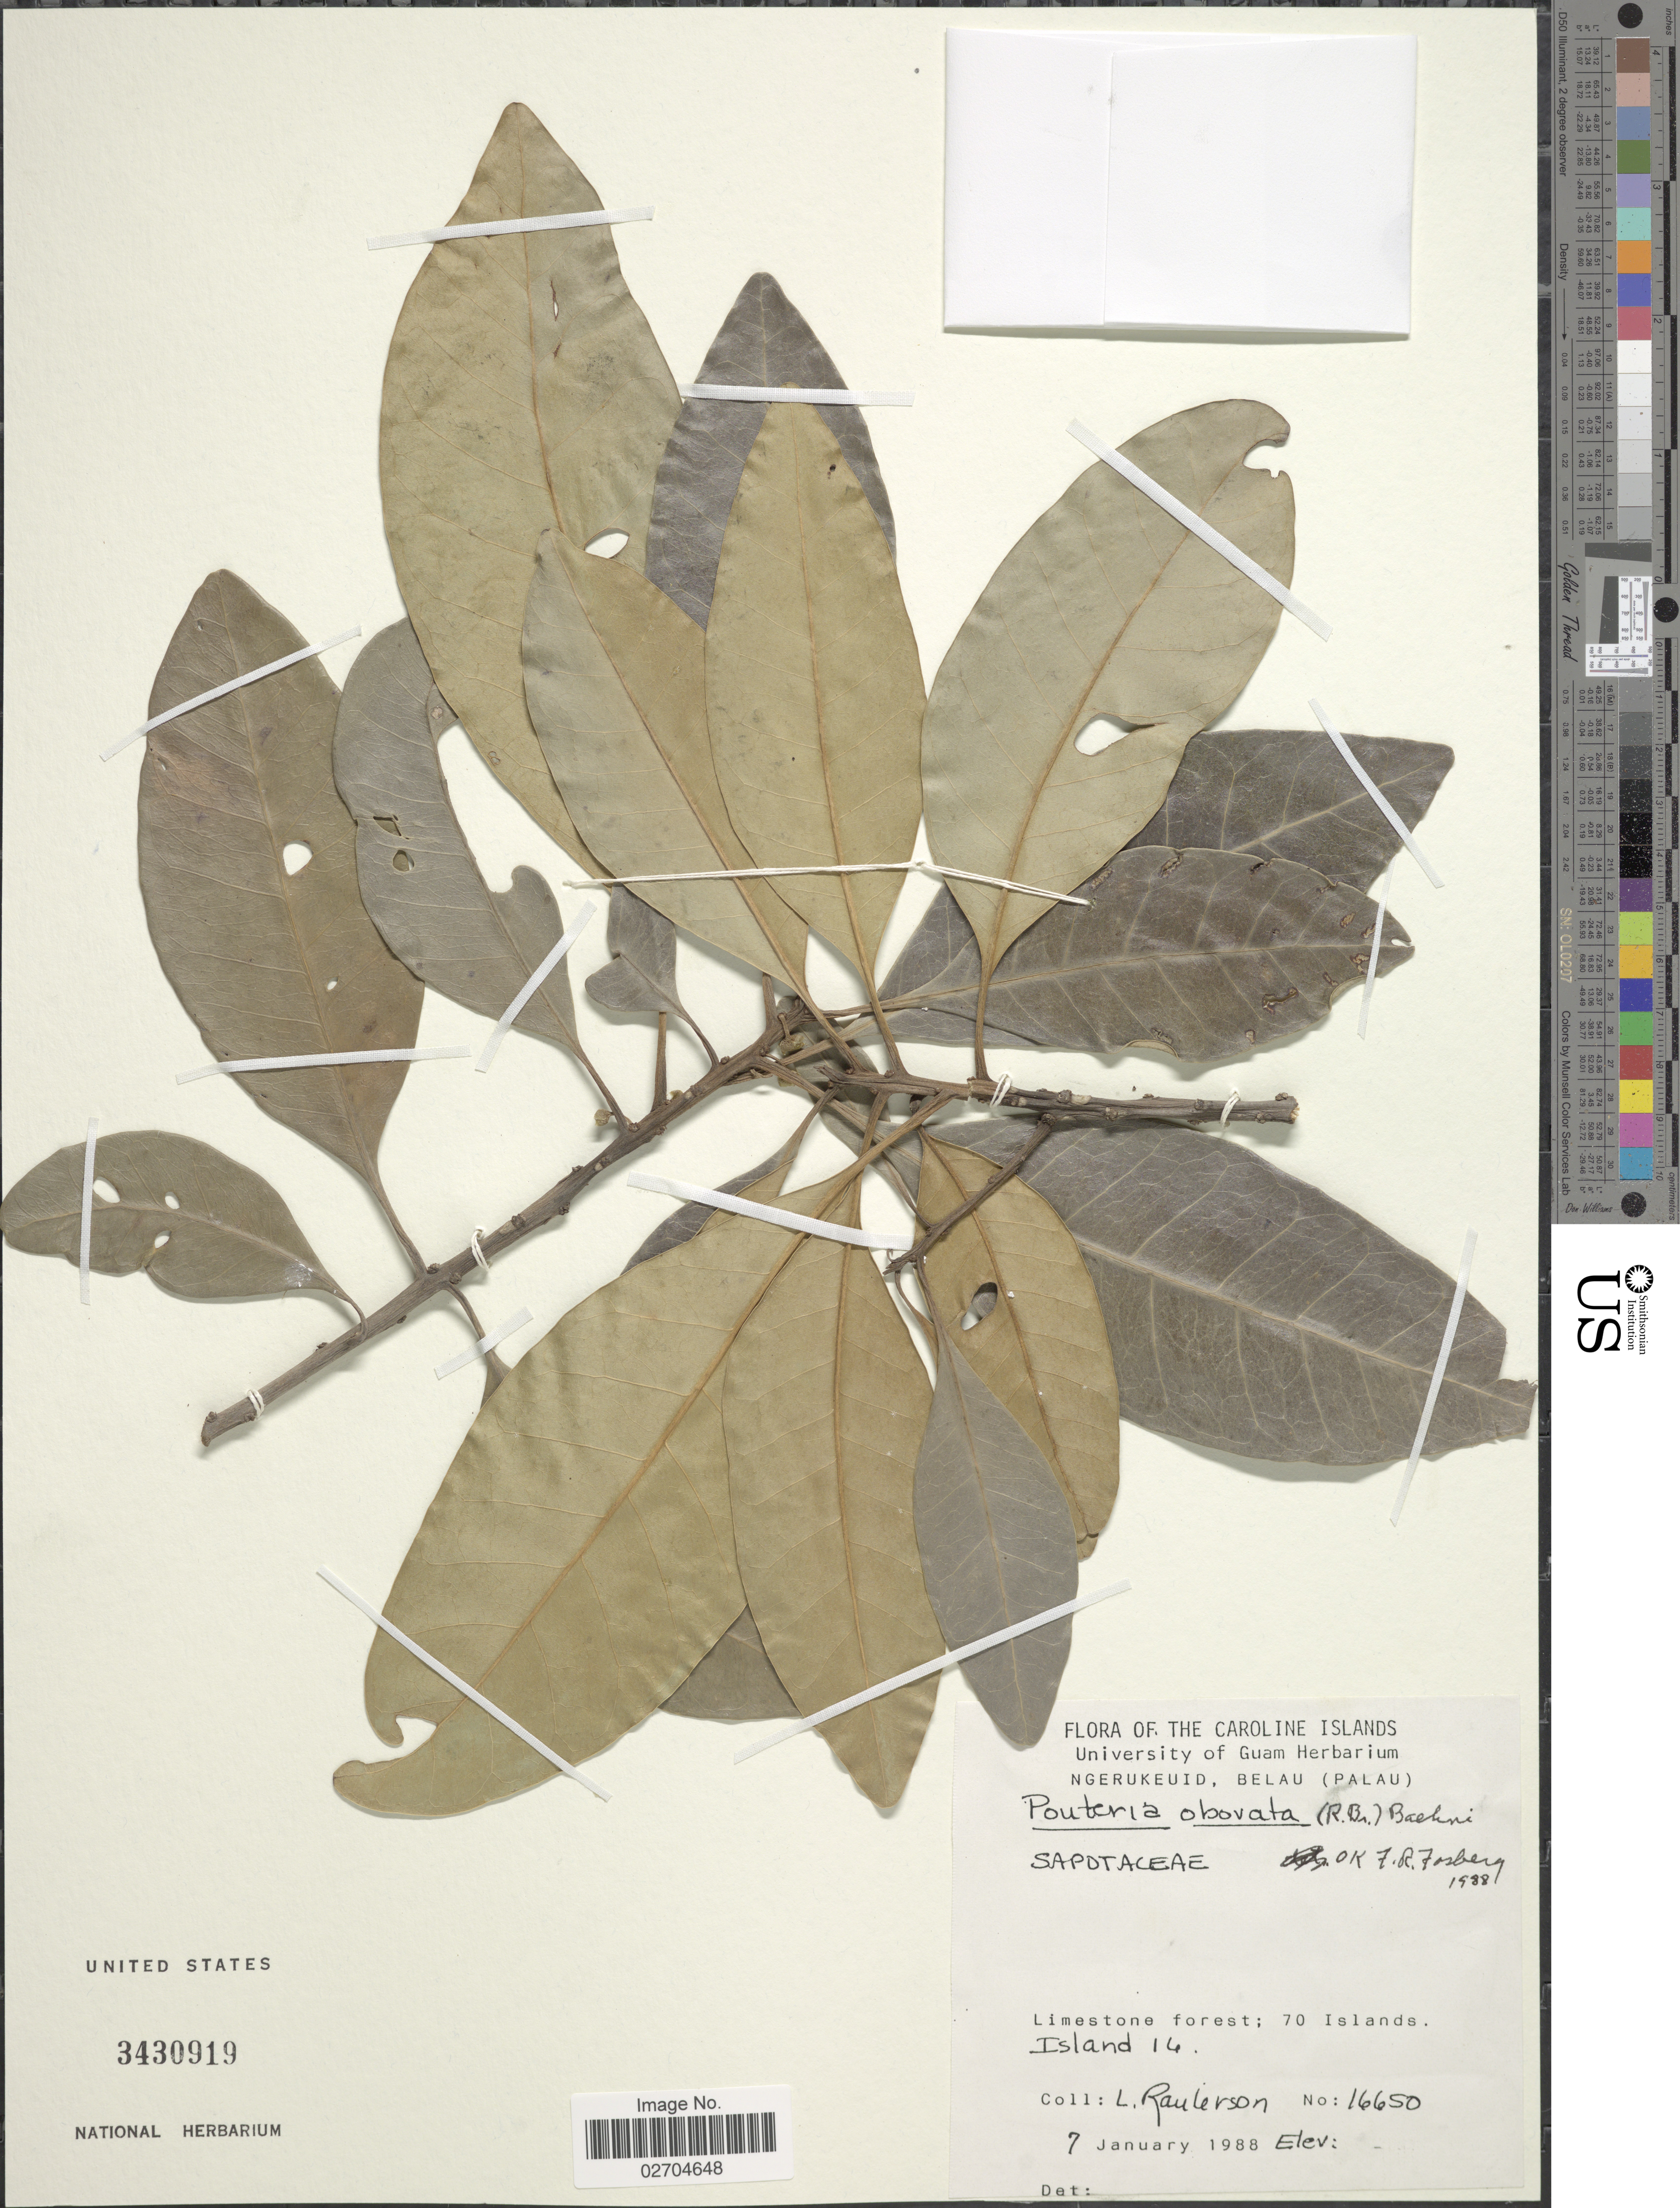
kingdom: Plantae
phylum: Tracheophyta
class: Magnoliopsida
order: Ericales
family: Sapotaceae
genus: Planchonella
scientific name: Planchonella obovata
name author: (R. Br.) Pierre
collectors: L. Raulerson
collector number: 16650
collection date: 1988-01-07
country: Palau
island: Ngerukeuid [Orukuizu]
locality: Ngerukeuid, Belau (Palau) 70 Islands,. Island 16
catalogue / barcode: US 3430919